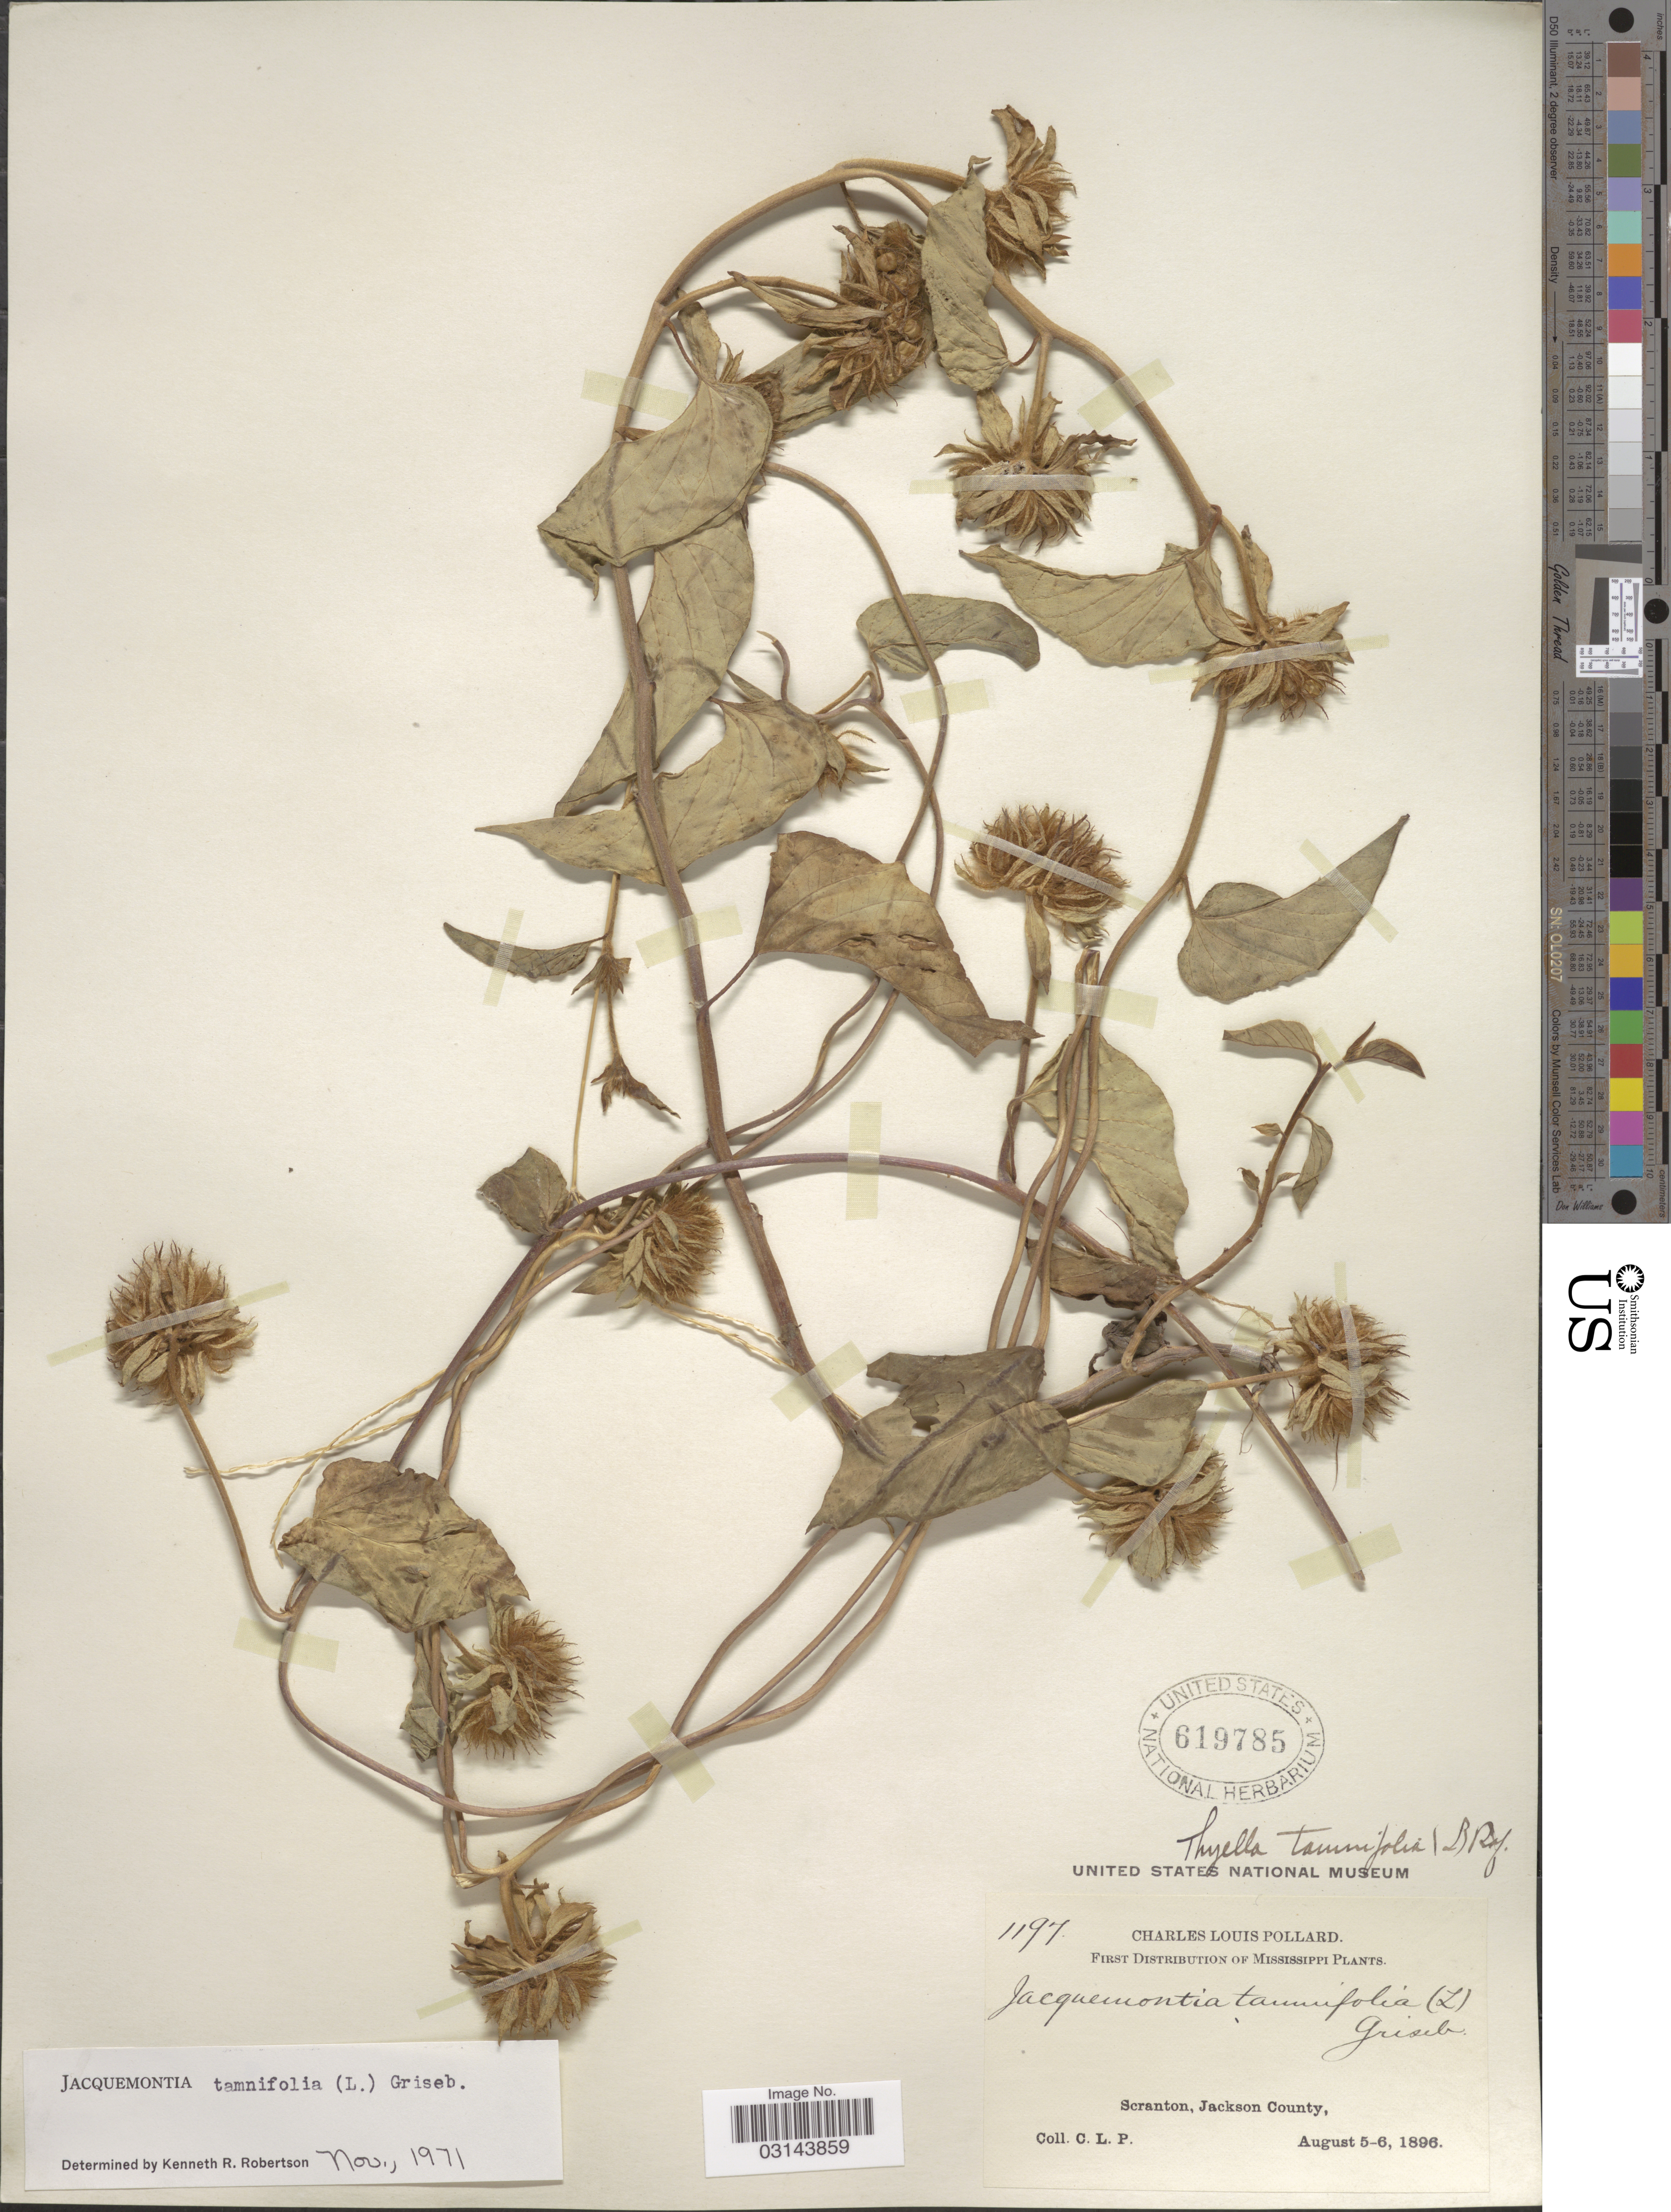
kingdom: Plantae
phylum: Tracheophyta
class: Magnoliopsida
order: Solanales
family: Convolvulaceae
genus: Jacquemontia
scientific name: Jacquemontia tamnifolia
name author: (L.) Griseb.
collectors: C. L. Pollard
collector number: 1197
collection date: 1896-08-05/1896-08-06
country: United States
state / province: Mississippi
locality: Scranton, Jackson County.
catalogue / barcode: US 619785